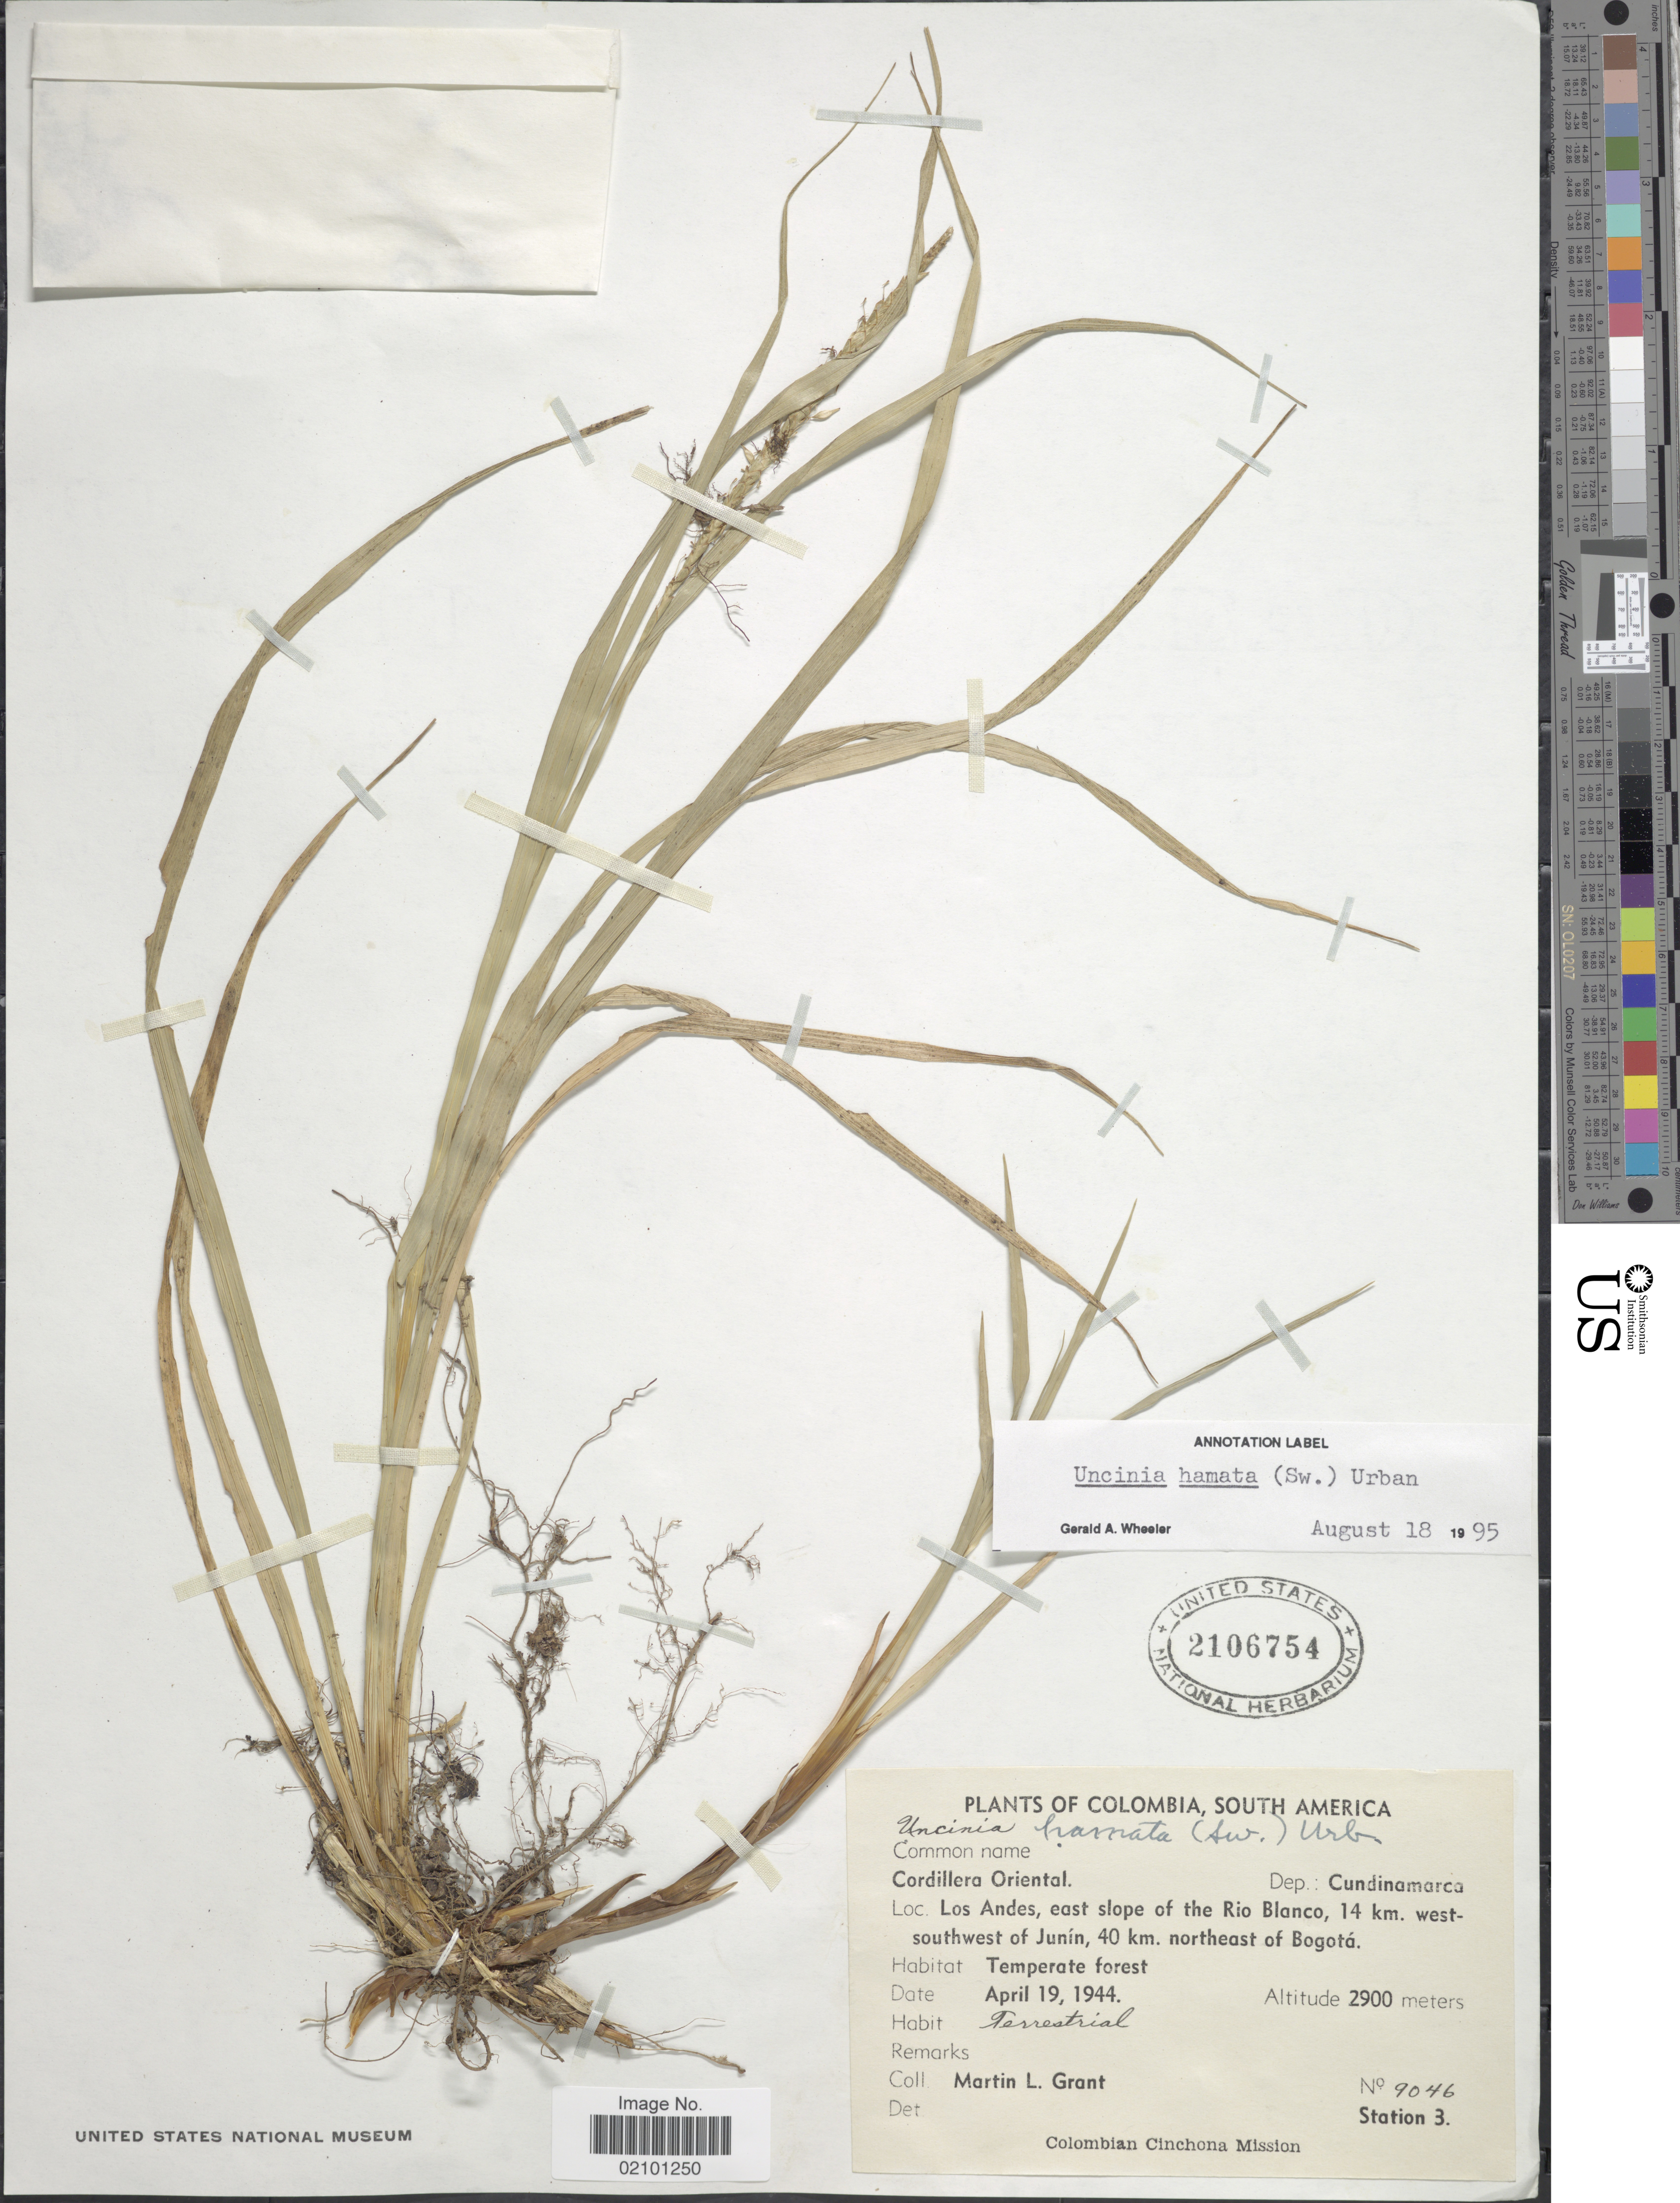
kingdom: Plantae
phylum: Tracheophyta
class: Liliopsida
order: Poales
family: Cyperaceae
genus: Carex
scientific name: Carex hamata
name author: Sw.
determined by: Jimnéz-Mejias, Pedro, (UPOS), Universidad Pablo de Olavide (SPAIN)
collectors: M. L. Grant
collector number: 9046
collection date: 1944-04-19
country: Colombia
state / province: Cundinamarca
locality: Cordillera Oriental. Dep.: Cundinamarca. Los Andes, east slope of the Rio Blanco, 14 km. west-southwest of Junin, 40 km. northeast of Bogota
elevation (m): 2900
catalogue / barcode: US 2106754